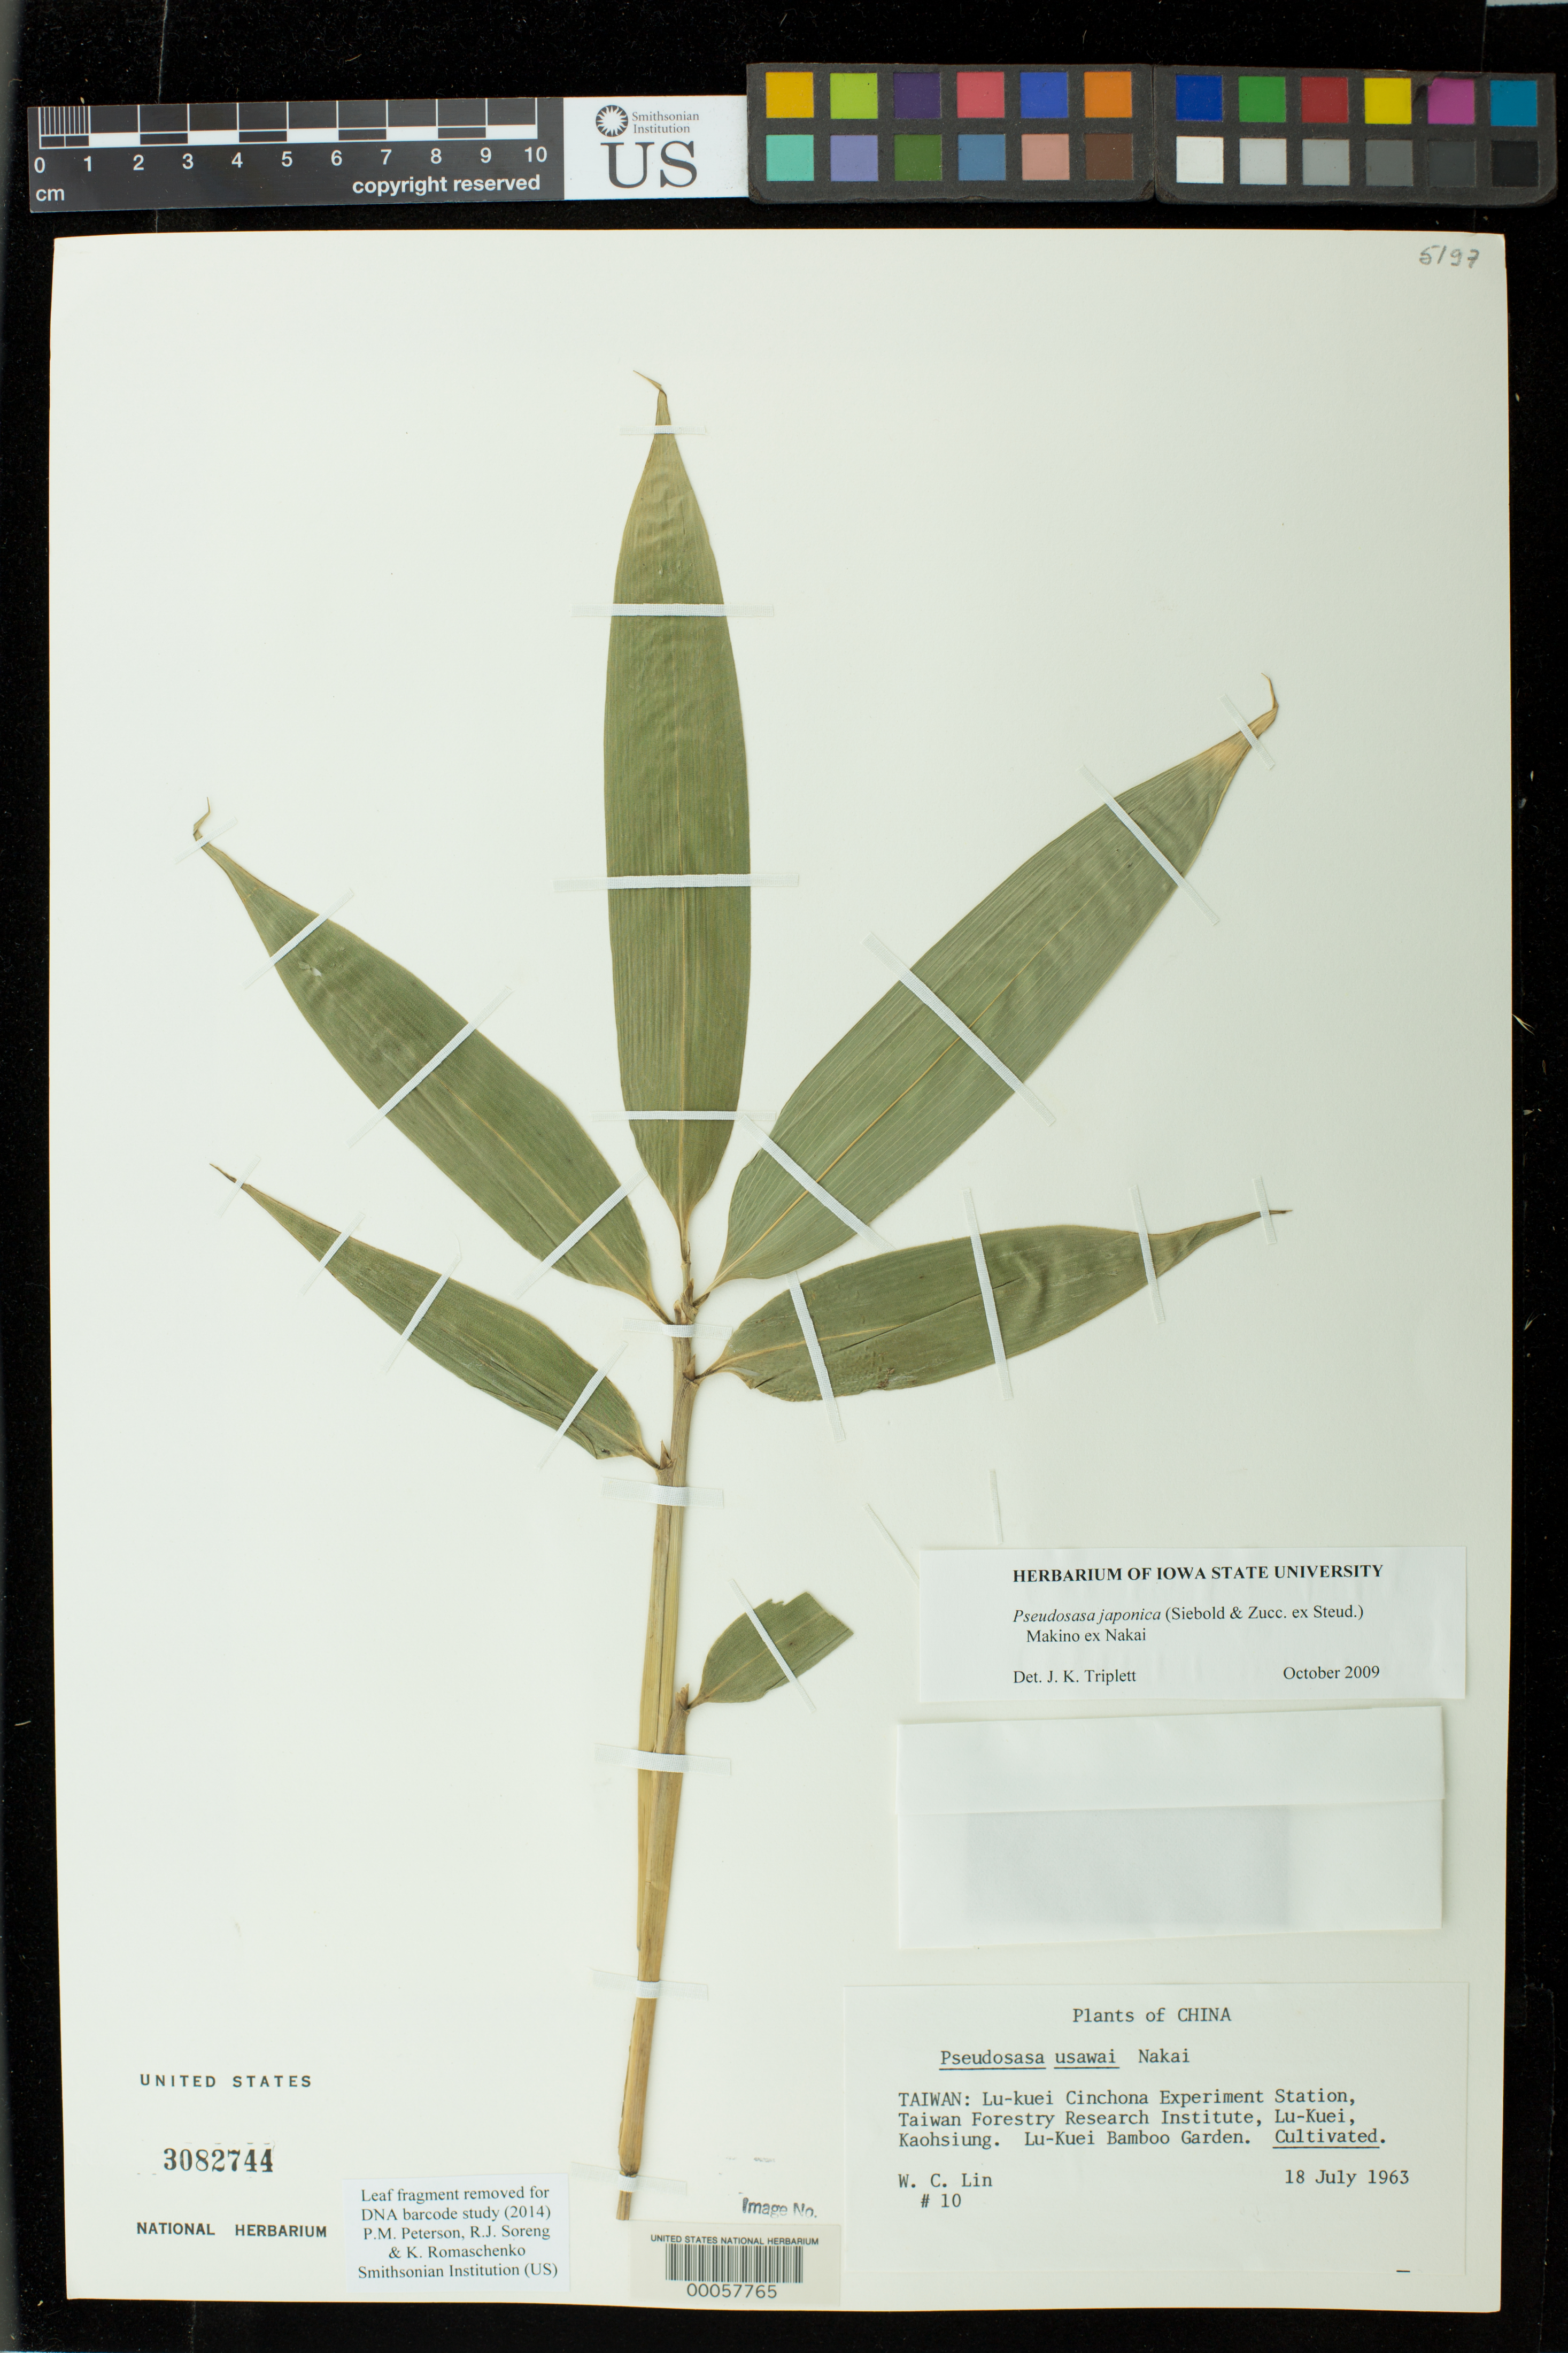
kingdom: Plantae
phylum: Tracheophyta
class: Liliopsida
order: Poales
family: Poaceae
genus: Pseudosasa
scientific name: Pseudosasa japonica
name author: (Siebold & Zucc. ex Steud.) Makino ex Nakai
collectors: W. Lin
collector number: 10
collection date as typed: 18 Jul 1963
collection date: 1963-07-18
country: Taiwan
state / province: Kaohsiung City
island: Taiwan [Formosa]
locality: Lu-kuei Cinchona Experiment Stration, Taiwan Forestry Research Institution, Lu-Kuei Kaohsiung, Lu-Kuei Bamboo Garden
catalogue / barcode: US 3082744